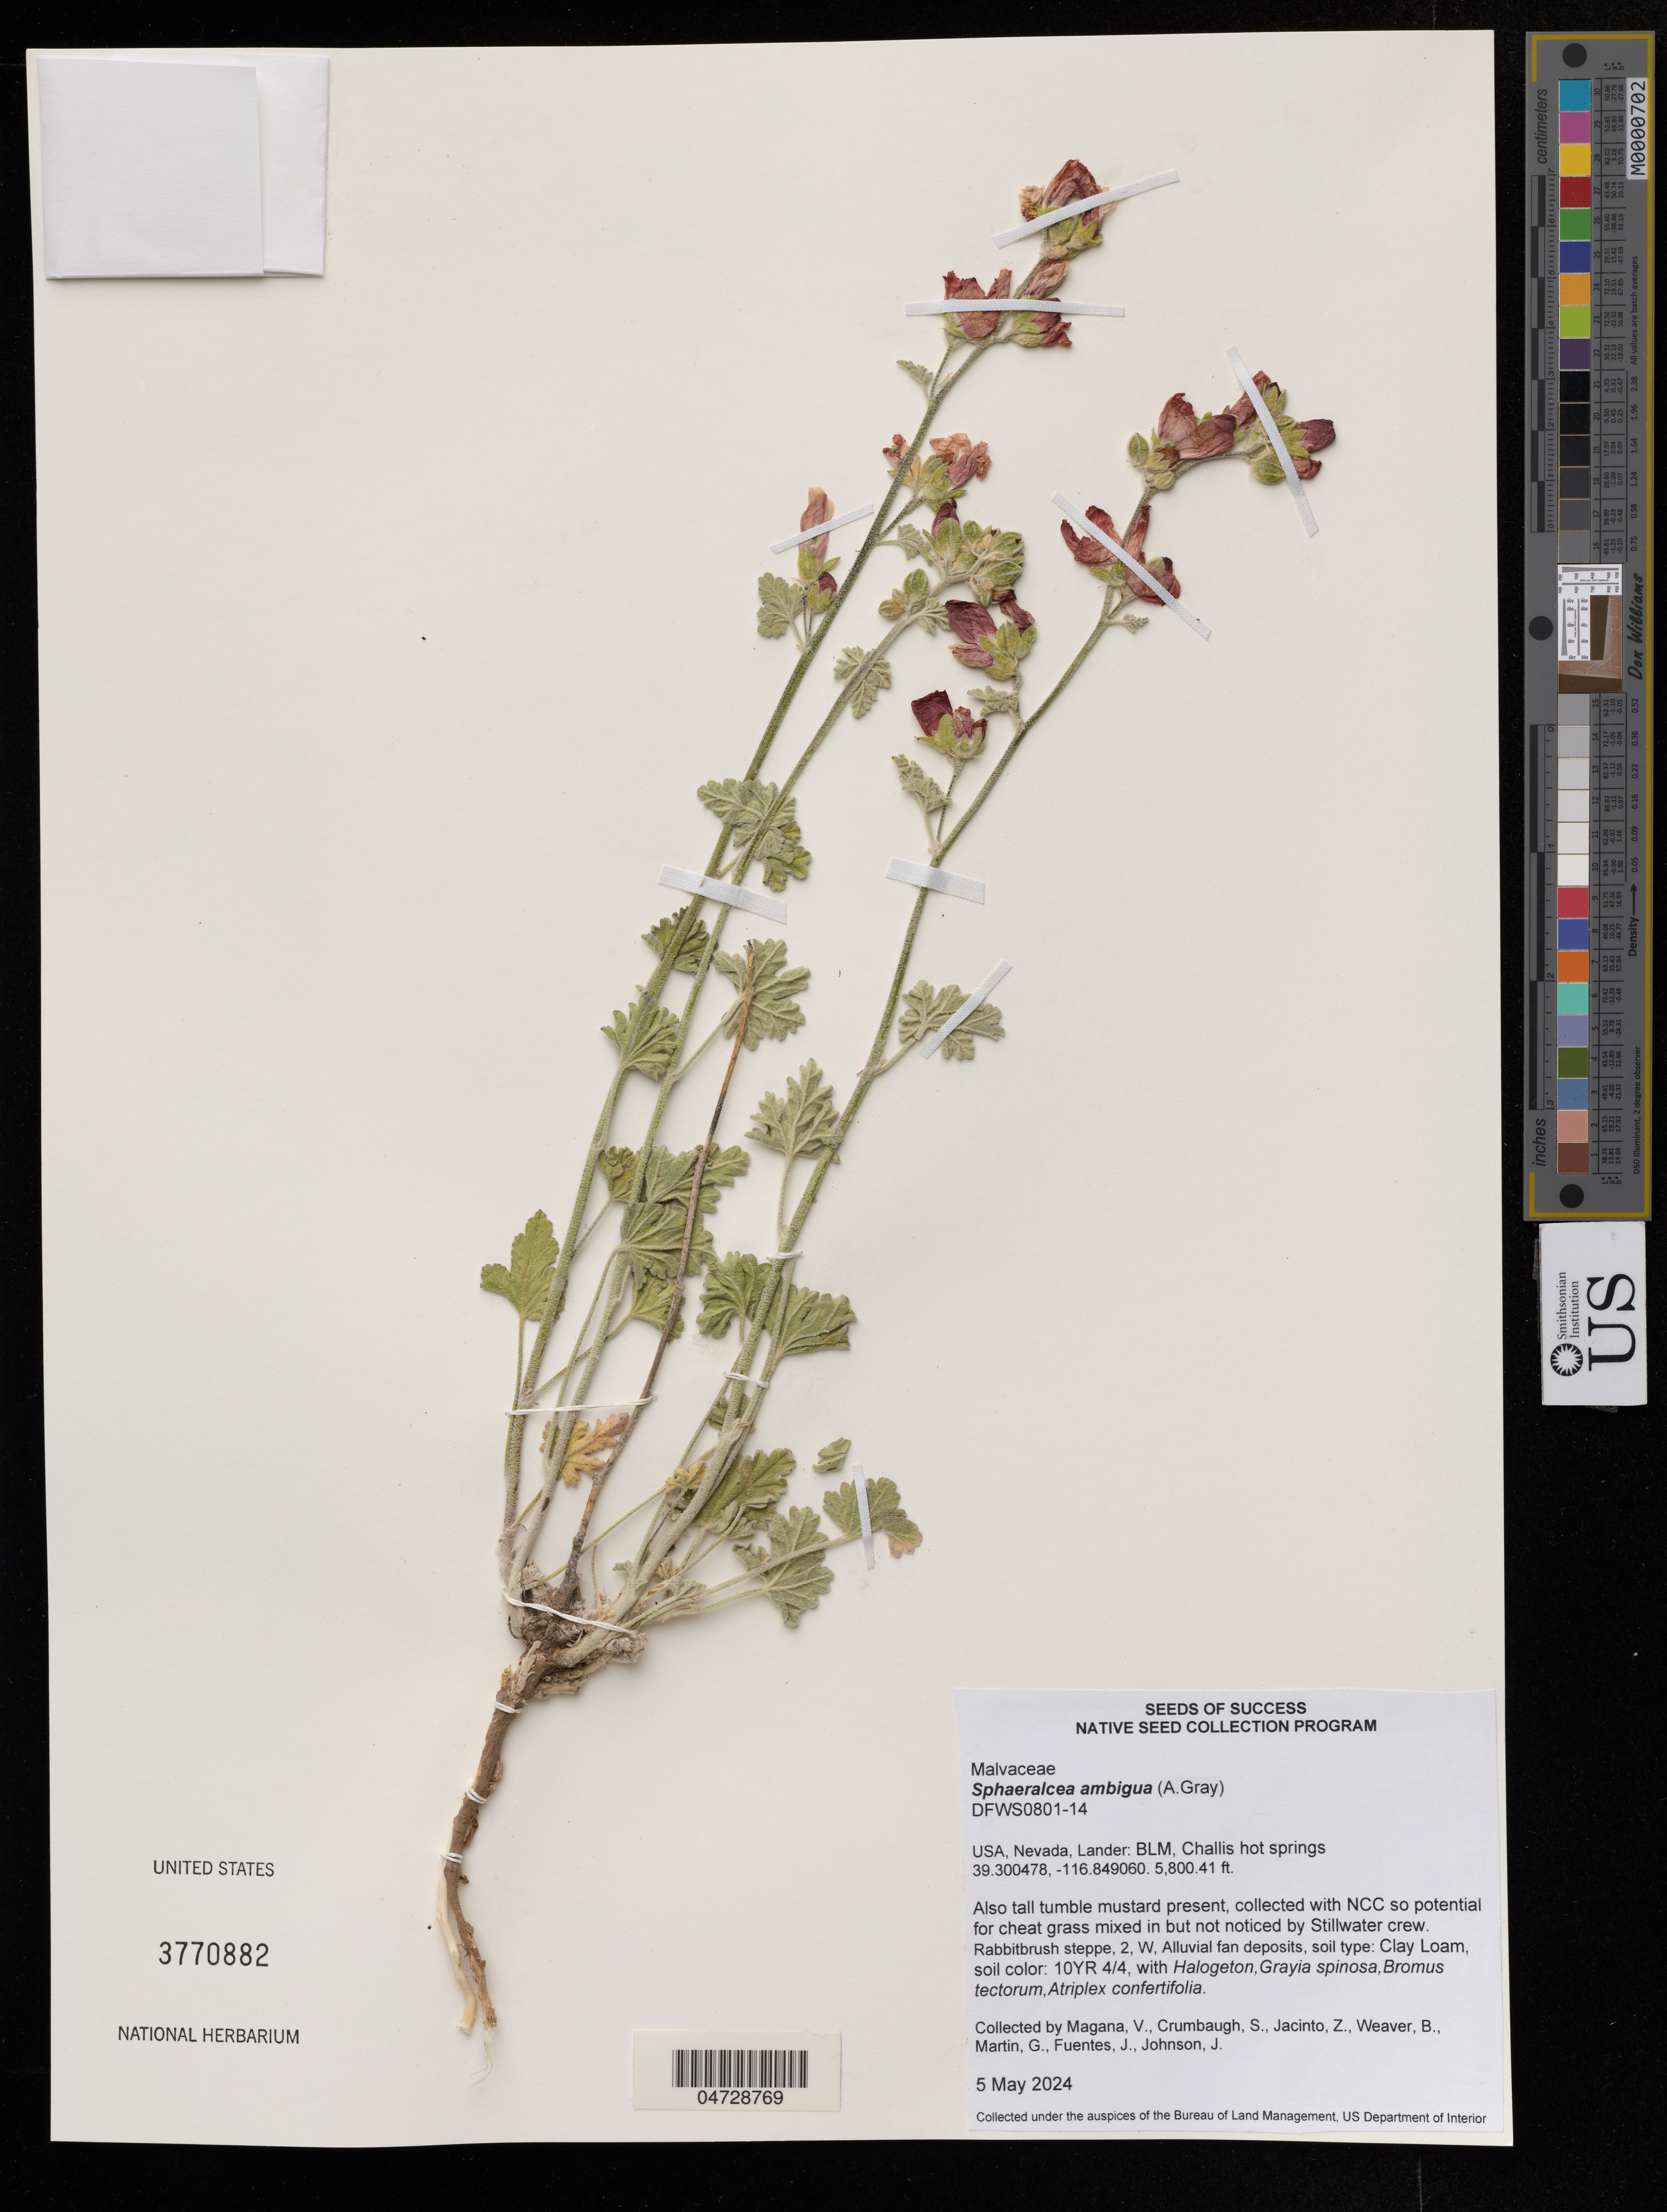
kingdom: Plantae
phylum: Tracheophyta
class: Magnoliopsida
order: Malvales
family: Malvaceae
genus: Sphaeralcea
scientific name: Sphaeralcea ambigua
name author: A. Gray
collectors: V. Magana, S. Crumbaug & Z. Jacinto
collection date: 2024-05-05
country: United States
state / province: Nevada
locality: Lander: BLM, Challis hot springs.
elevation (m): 1767.96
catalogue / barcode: US 3770882